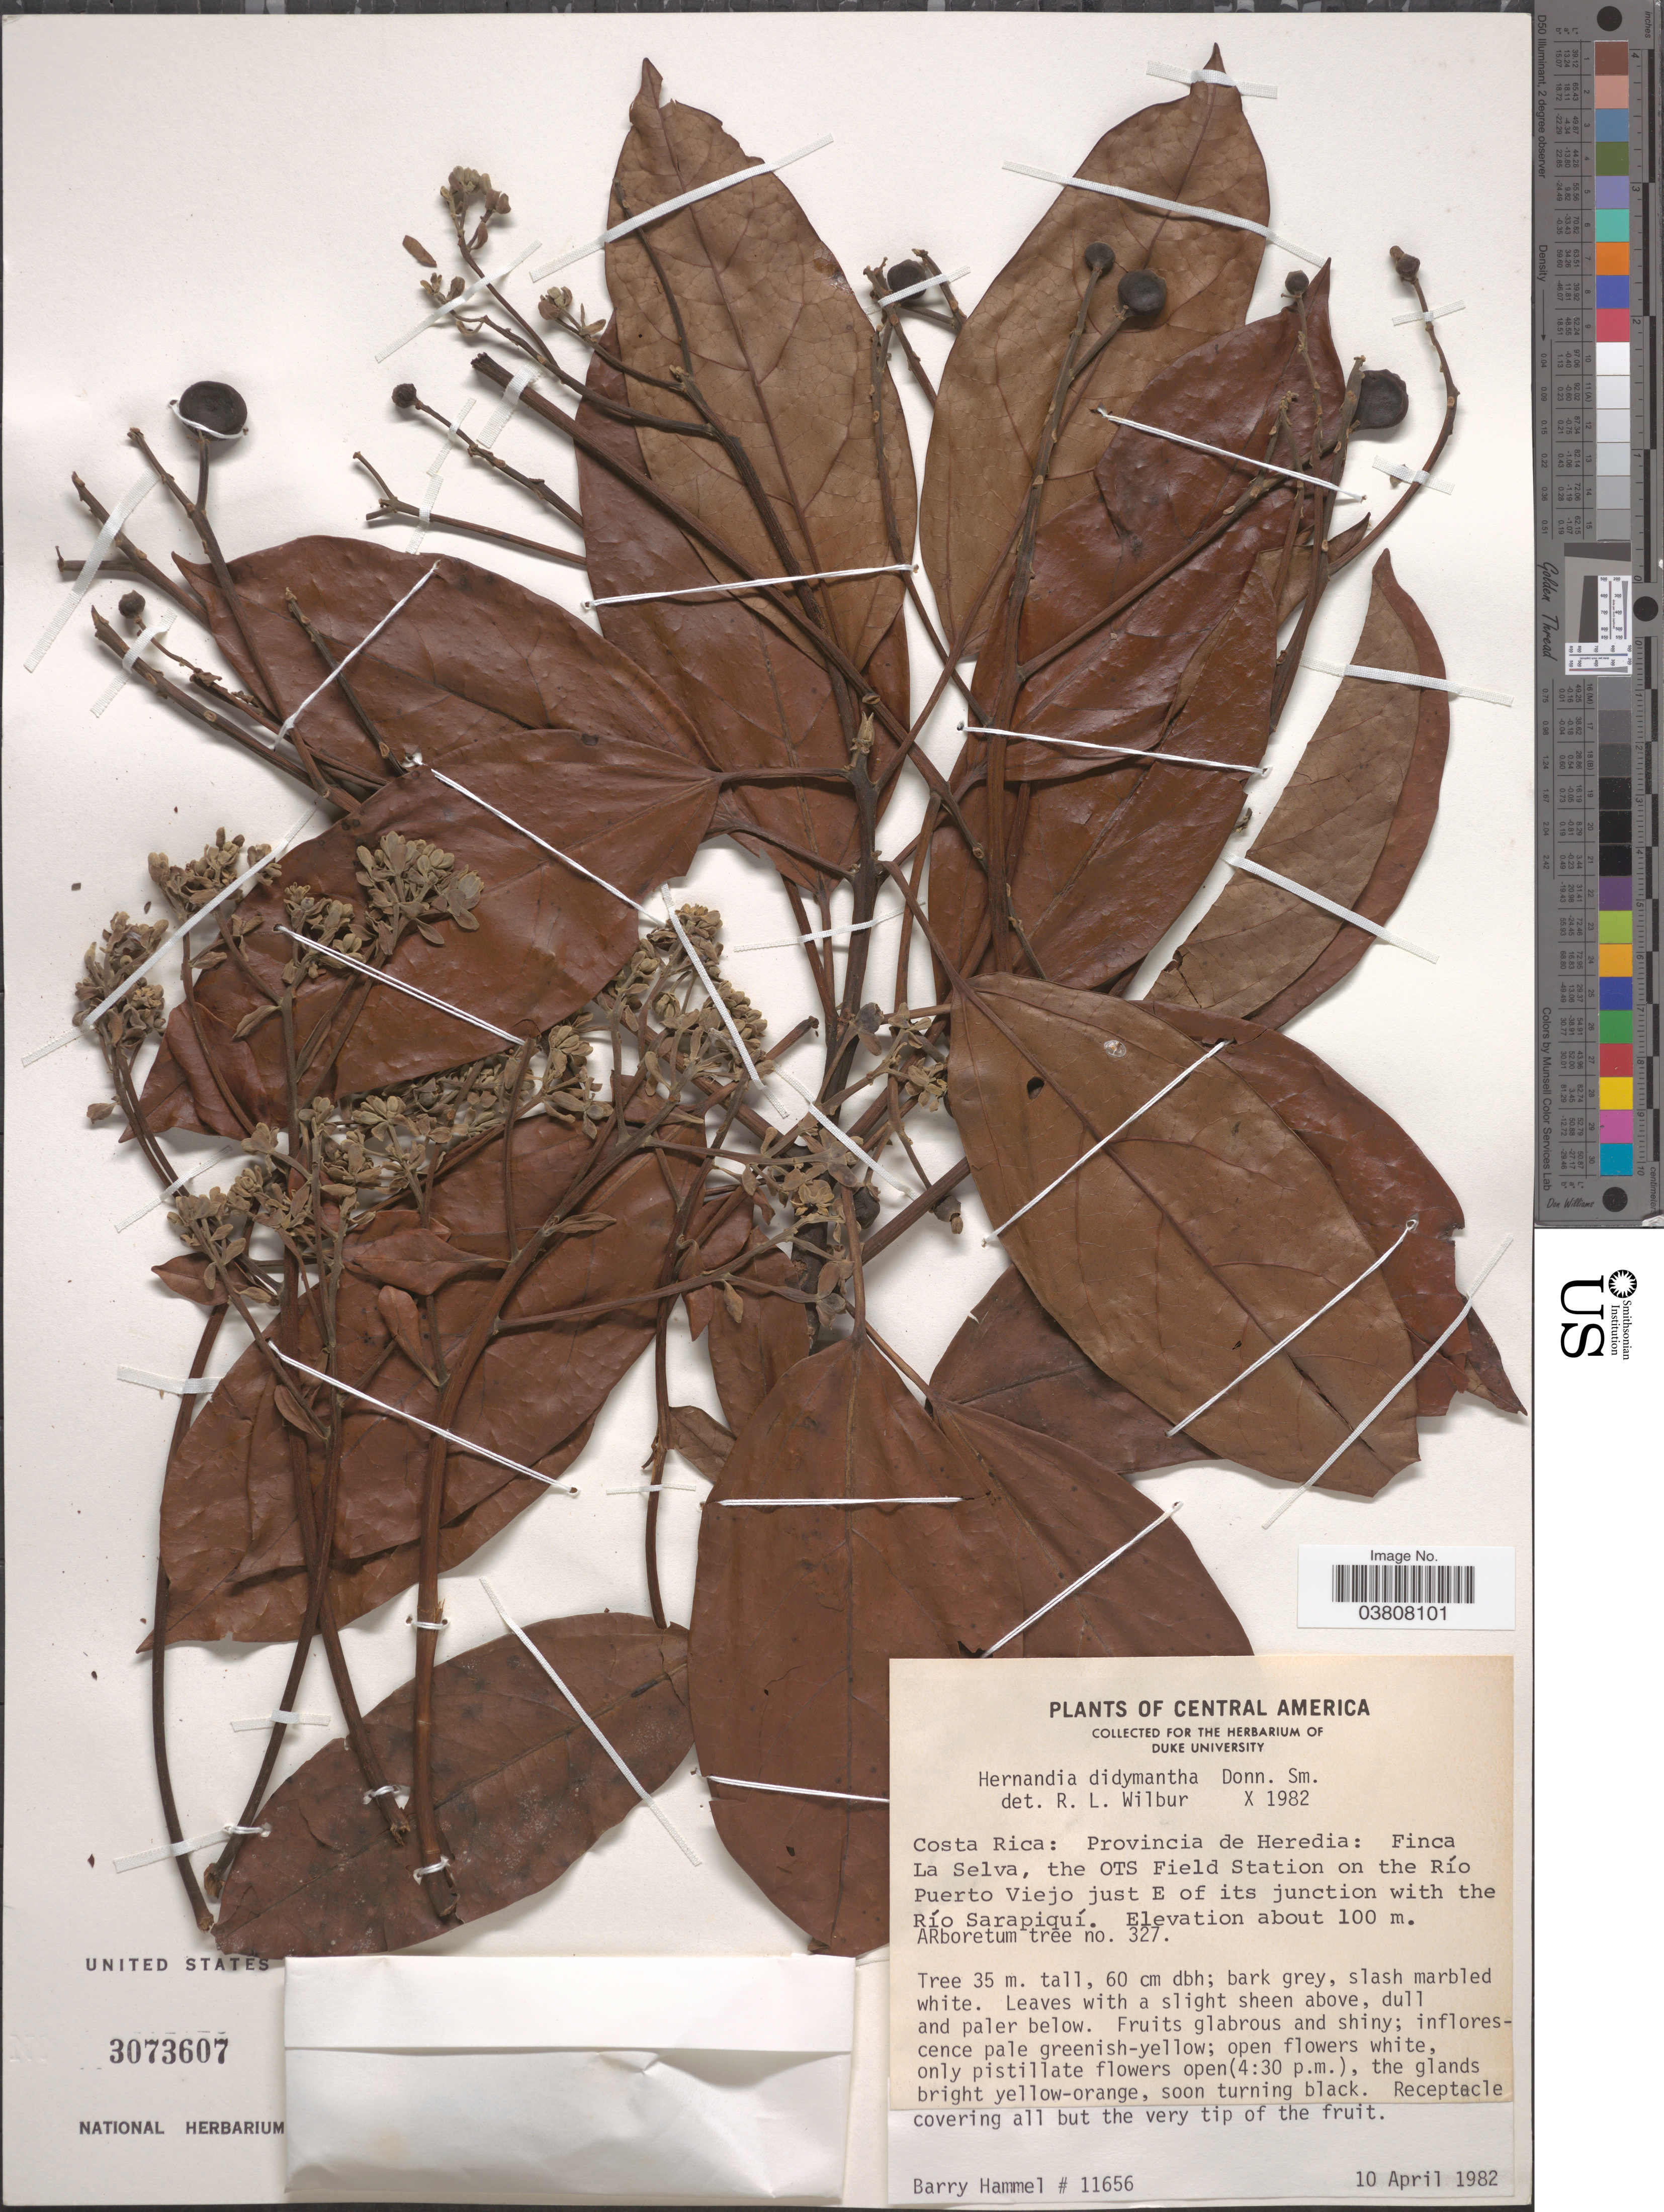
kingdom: Plantae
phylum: Tracheophyta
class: Magnoliopsida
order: Laurales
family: Hernandiaceae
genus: Hernandia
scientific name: Hernandia didymantha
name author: Donn. Sm.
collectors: B. Hammel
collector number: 11656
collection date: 1982-04-10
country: Costa Rica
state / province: Heredia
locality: Provincia de Heredia: Finca La Selva, the OTS Field Station on the Río Puerto Viejo just E of its junction with the Río Sarapiquí.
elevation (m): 100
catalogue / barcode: US 3073607